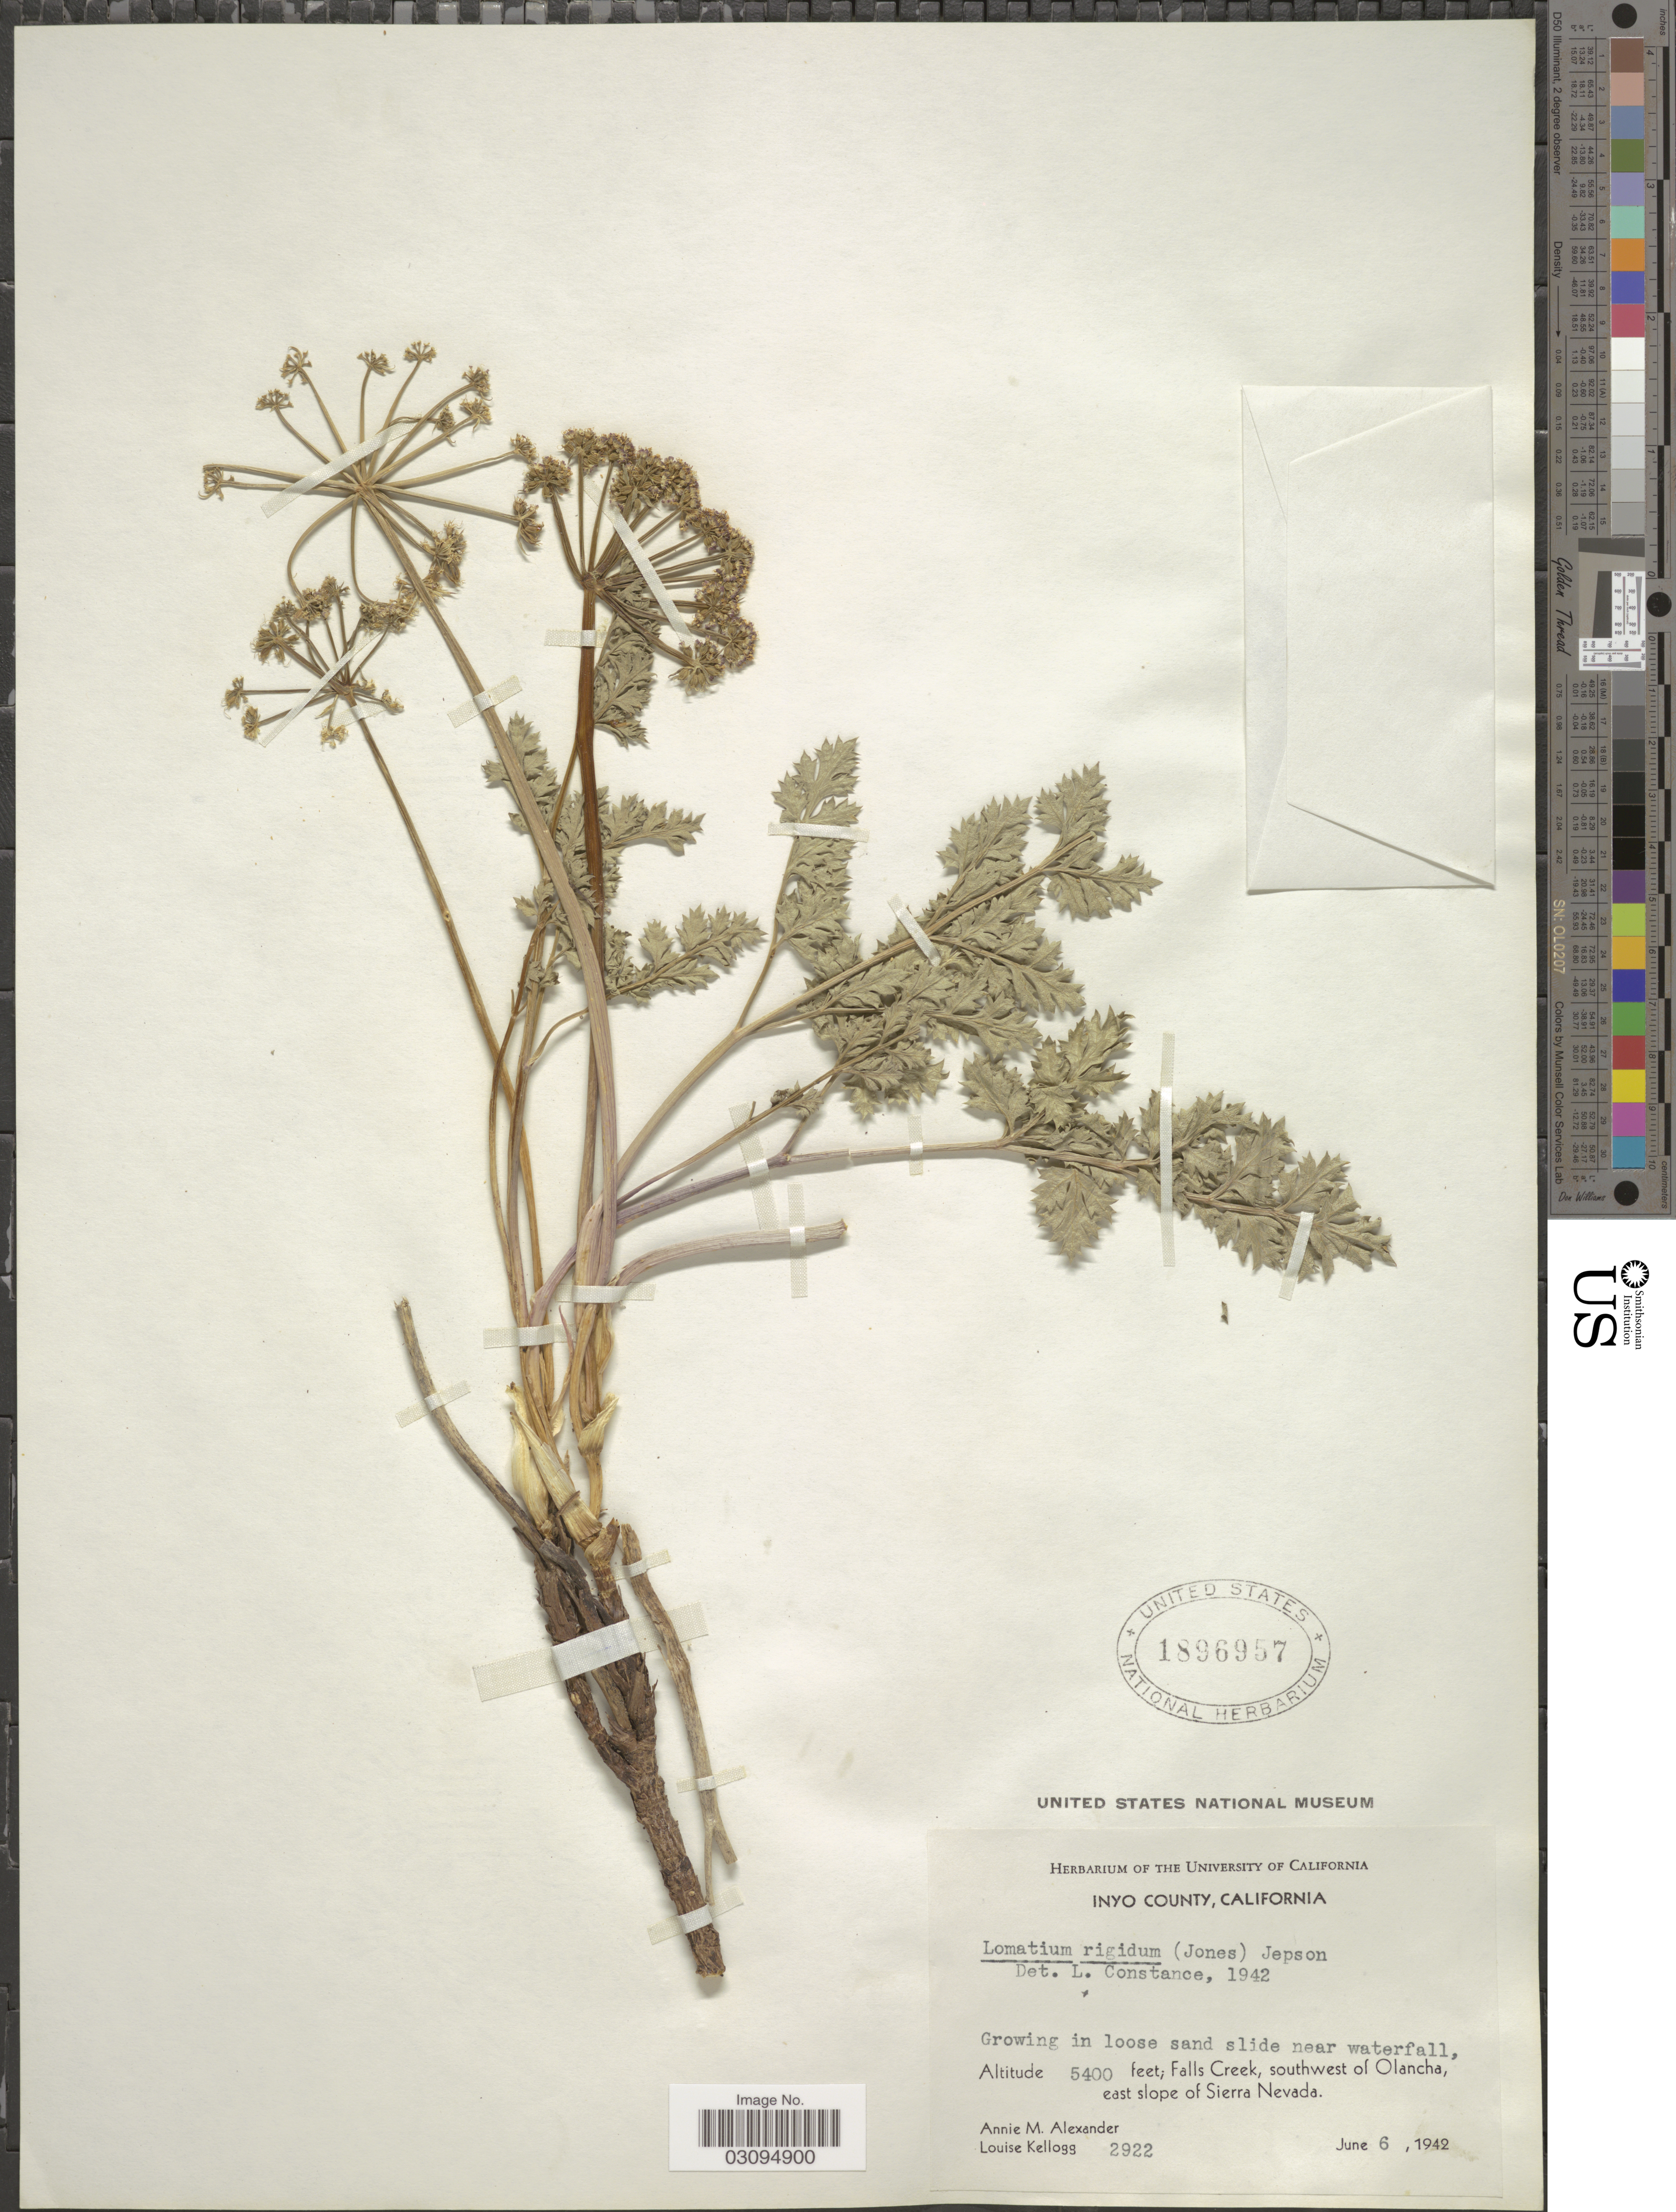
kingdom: Plantae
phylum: Tracheophyta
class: Magnoliopsida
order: Apiales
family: Apiaceae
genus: Lomatium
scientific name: Lomatium rigidum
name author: (M.E. Jones) Jeps.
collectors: A. M. Alexander & L. Kellogg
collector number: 2922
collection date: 1942-06-06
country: United States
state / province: California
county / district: Inyo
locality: Inyo County, Falls Creek, southwest of Olancha, east slope of Sierra Nevada.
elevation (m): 1646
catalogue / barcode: US 1896957